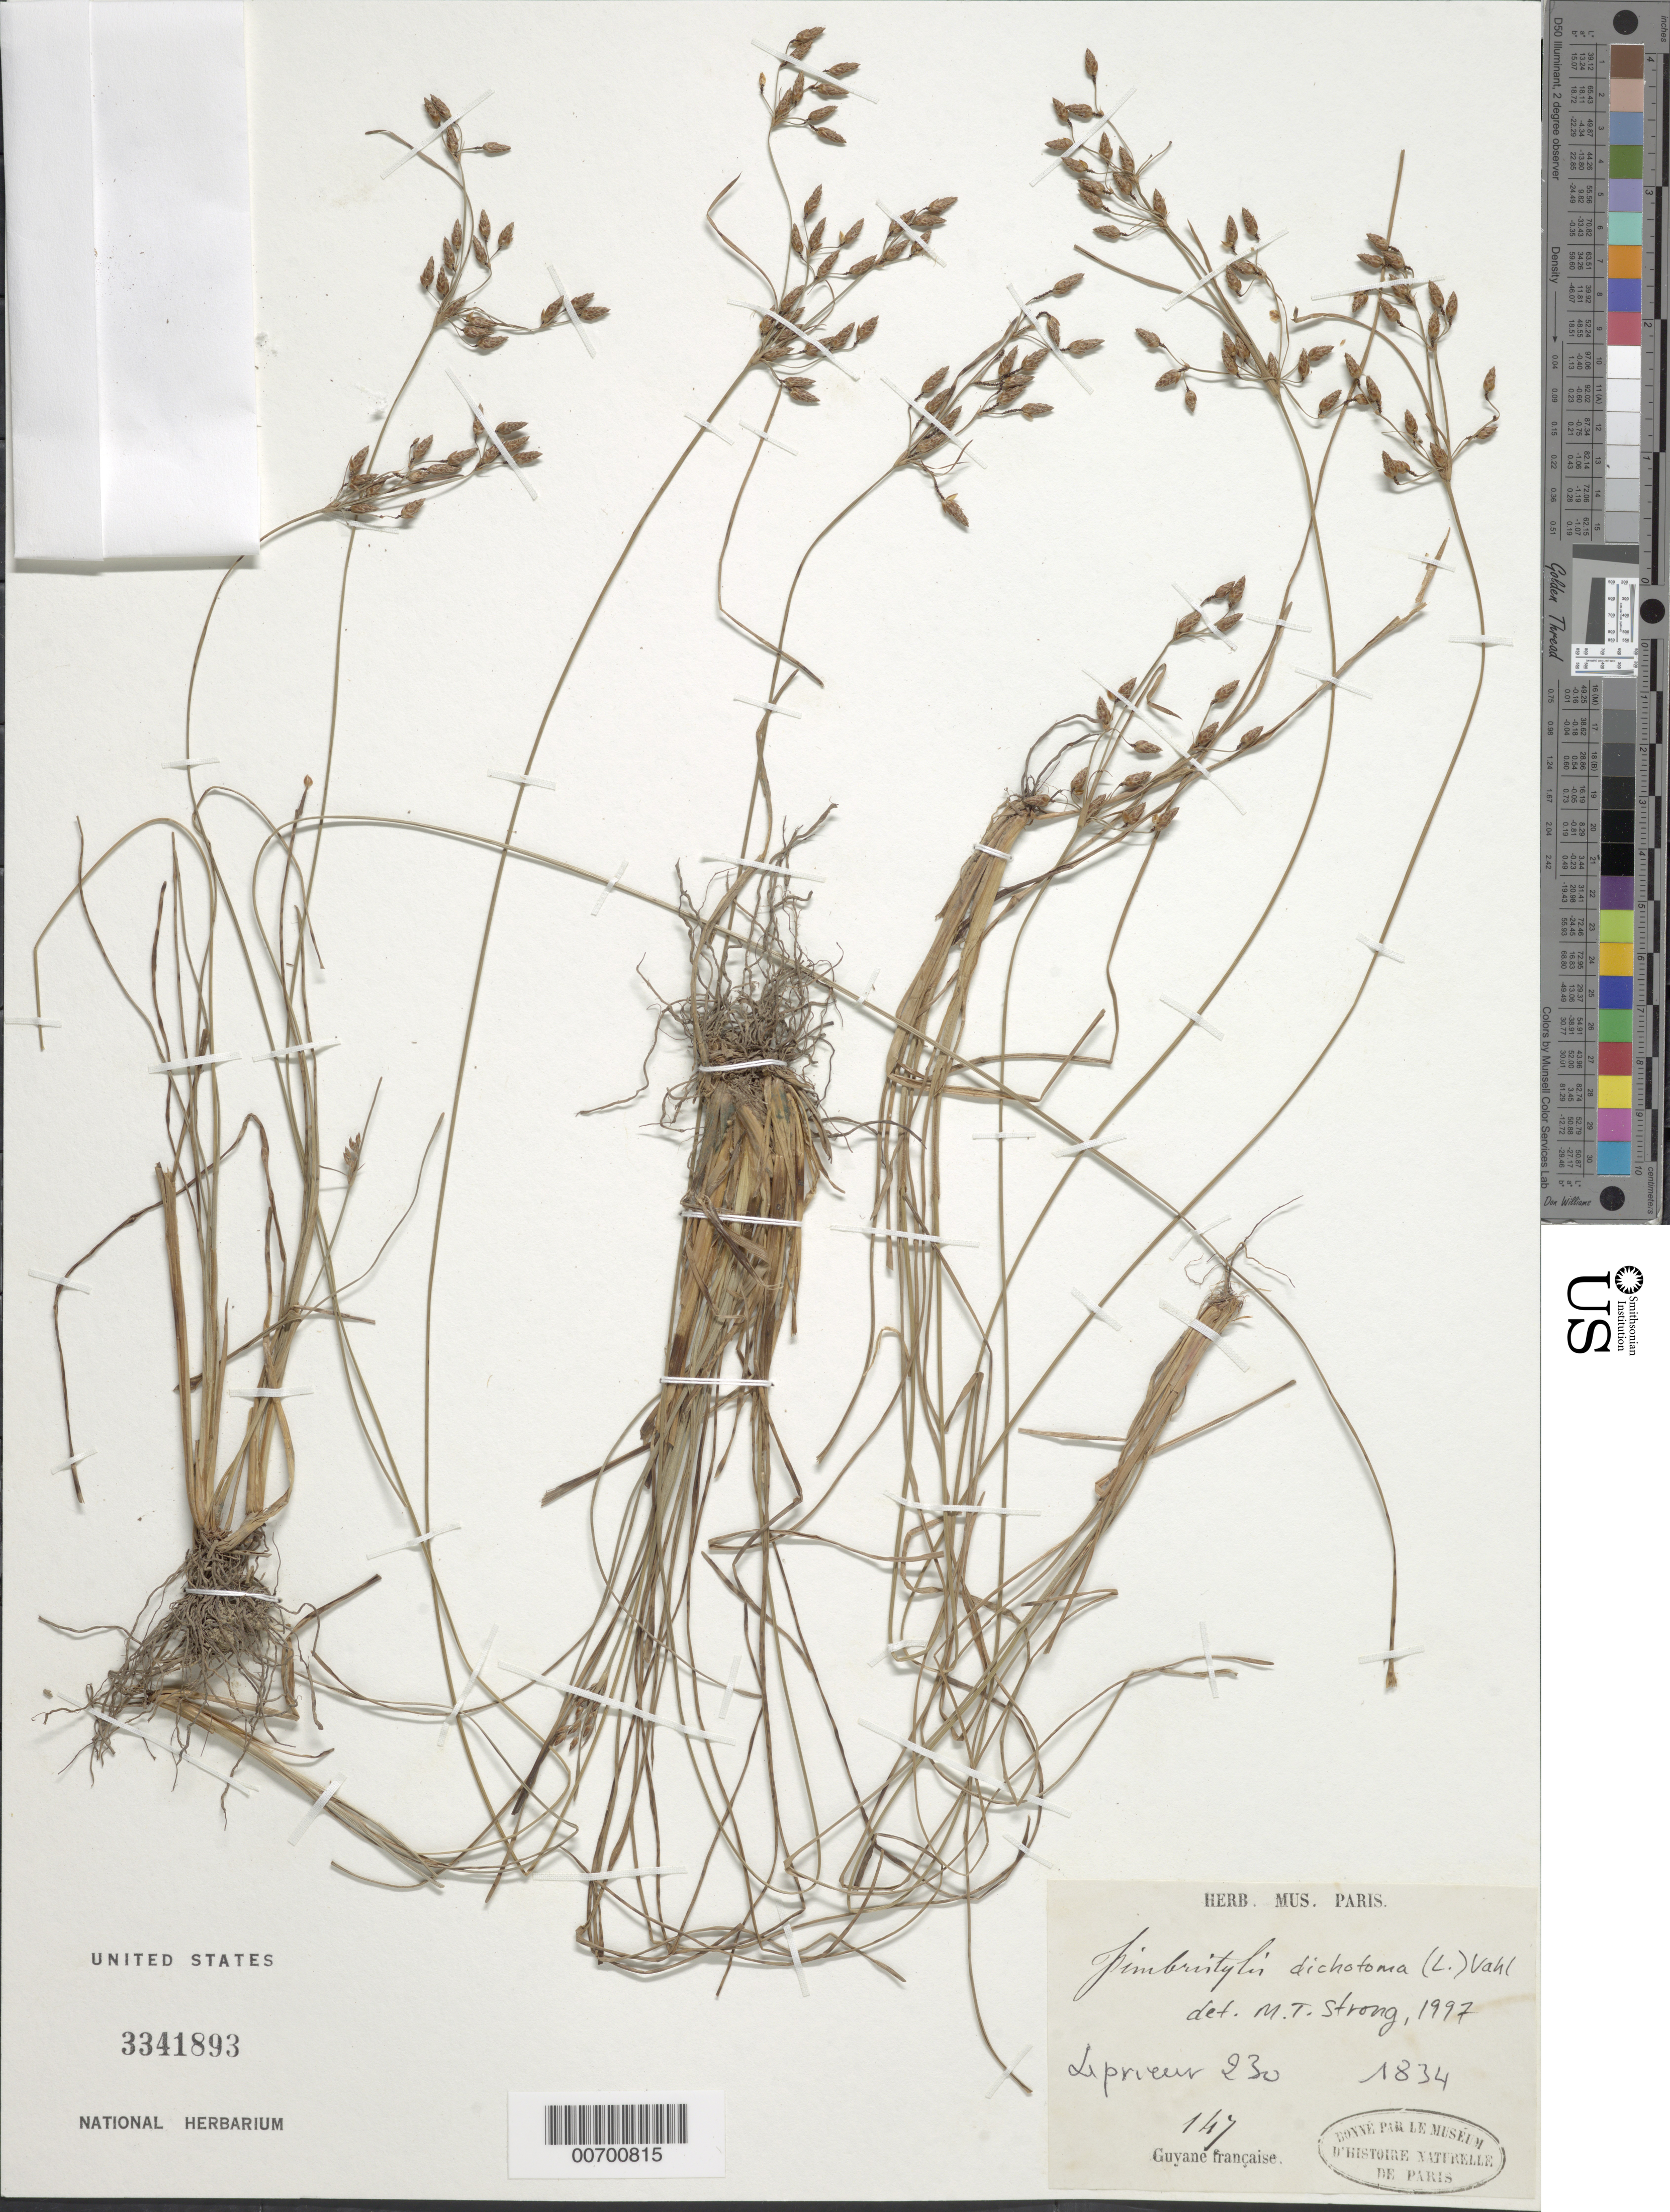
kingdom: Plantae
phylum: Tracheophyta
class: Liliopsida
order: Poales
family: Cyperaceae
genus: Fimbristylis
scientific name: Fimbristylis dichotoma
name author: (L.) Vahl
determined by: Strong, M. T., (US), Smithsonian Institution - National Museum of Natural History (UNITED STATES)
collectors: F. M. R. Leprieur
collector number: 230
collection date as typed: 1834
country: French Guiana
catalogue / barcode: US 3341893